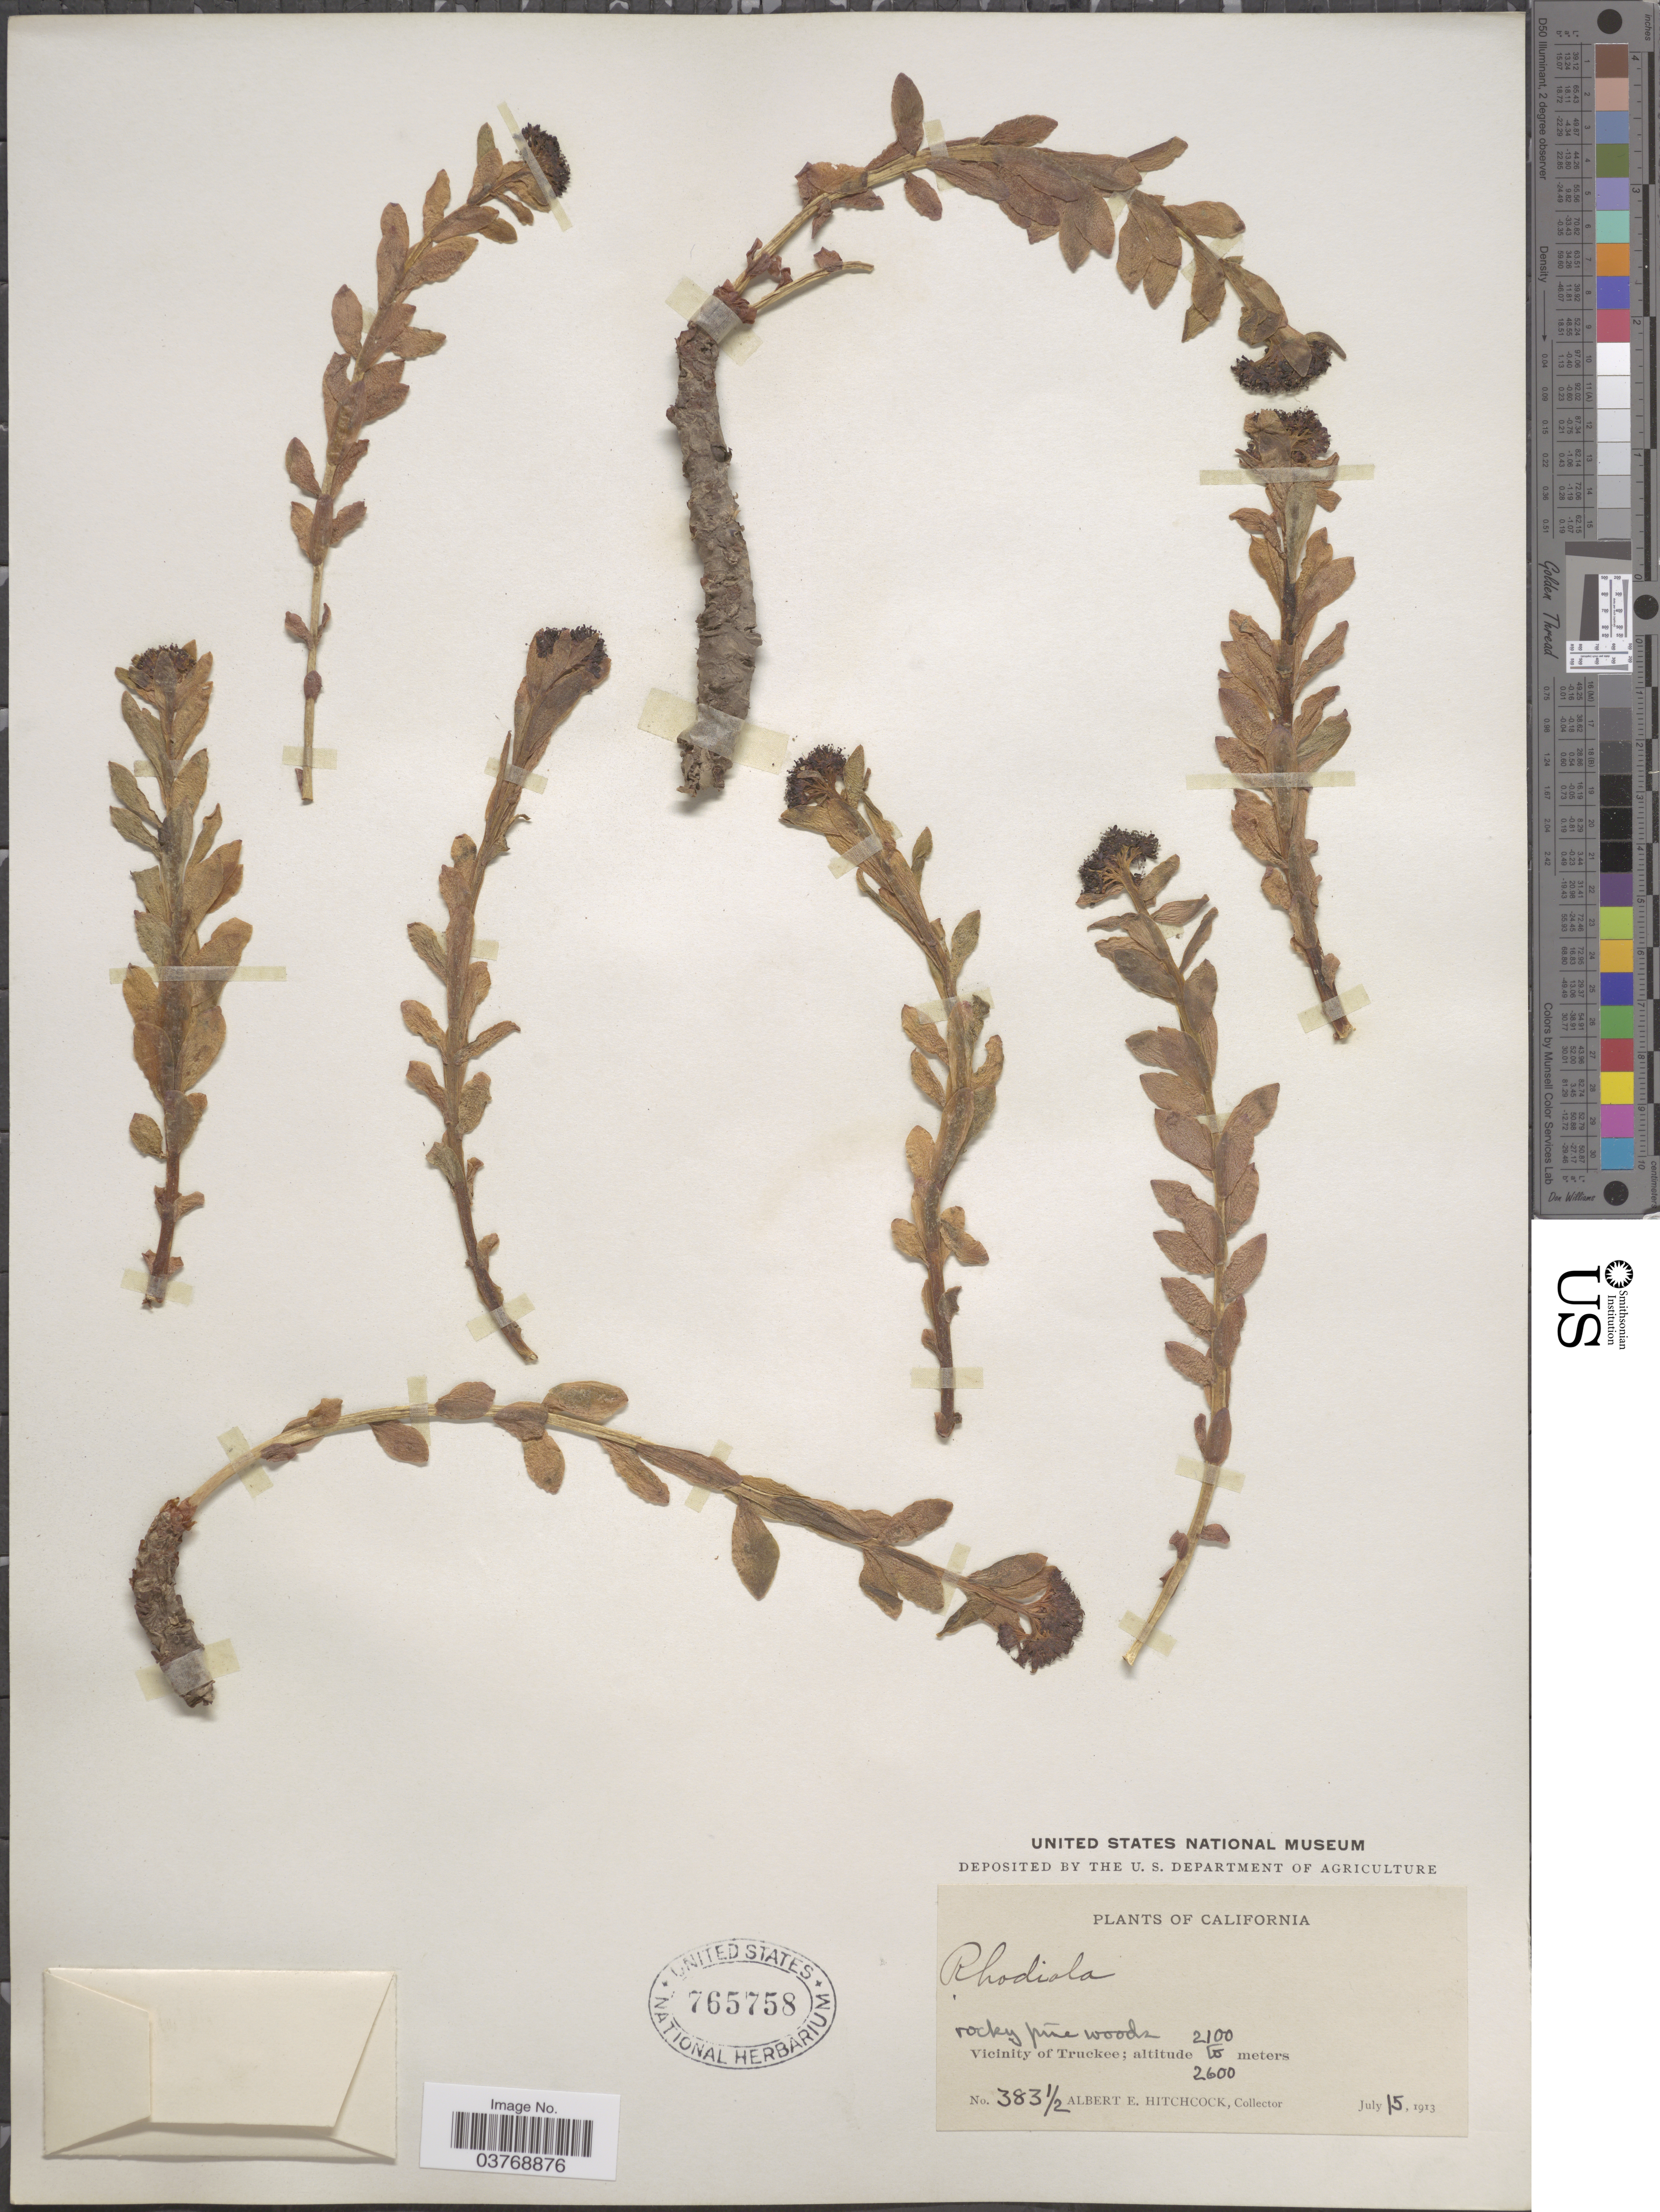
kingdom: Plantae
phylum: Tracheophyta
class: Magnoliopsida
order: Saxifragales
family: Crassulaceae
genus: Rhodiola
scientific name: Rhodiola integrifolia subsp. integrifolia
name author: Raf.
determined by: Strong, Mark T., (BOT), Smithsonian Institution - National Museum of Natural History (UNITED STATES)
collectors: A. Hitchcock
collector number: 383½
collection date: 1913-07-15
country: United States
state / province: California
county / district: Nevada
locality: Vicinity of Truckee.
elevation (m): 2100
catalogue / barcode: US 765758